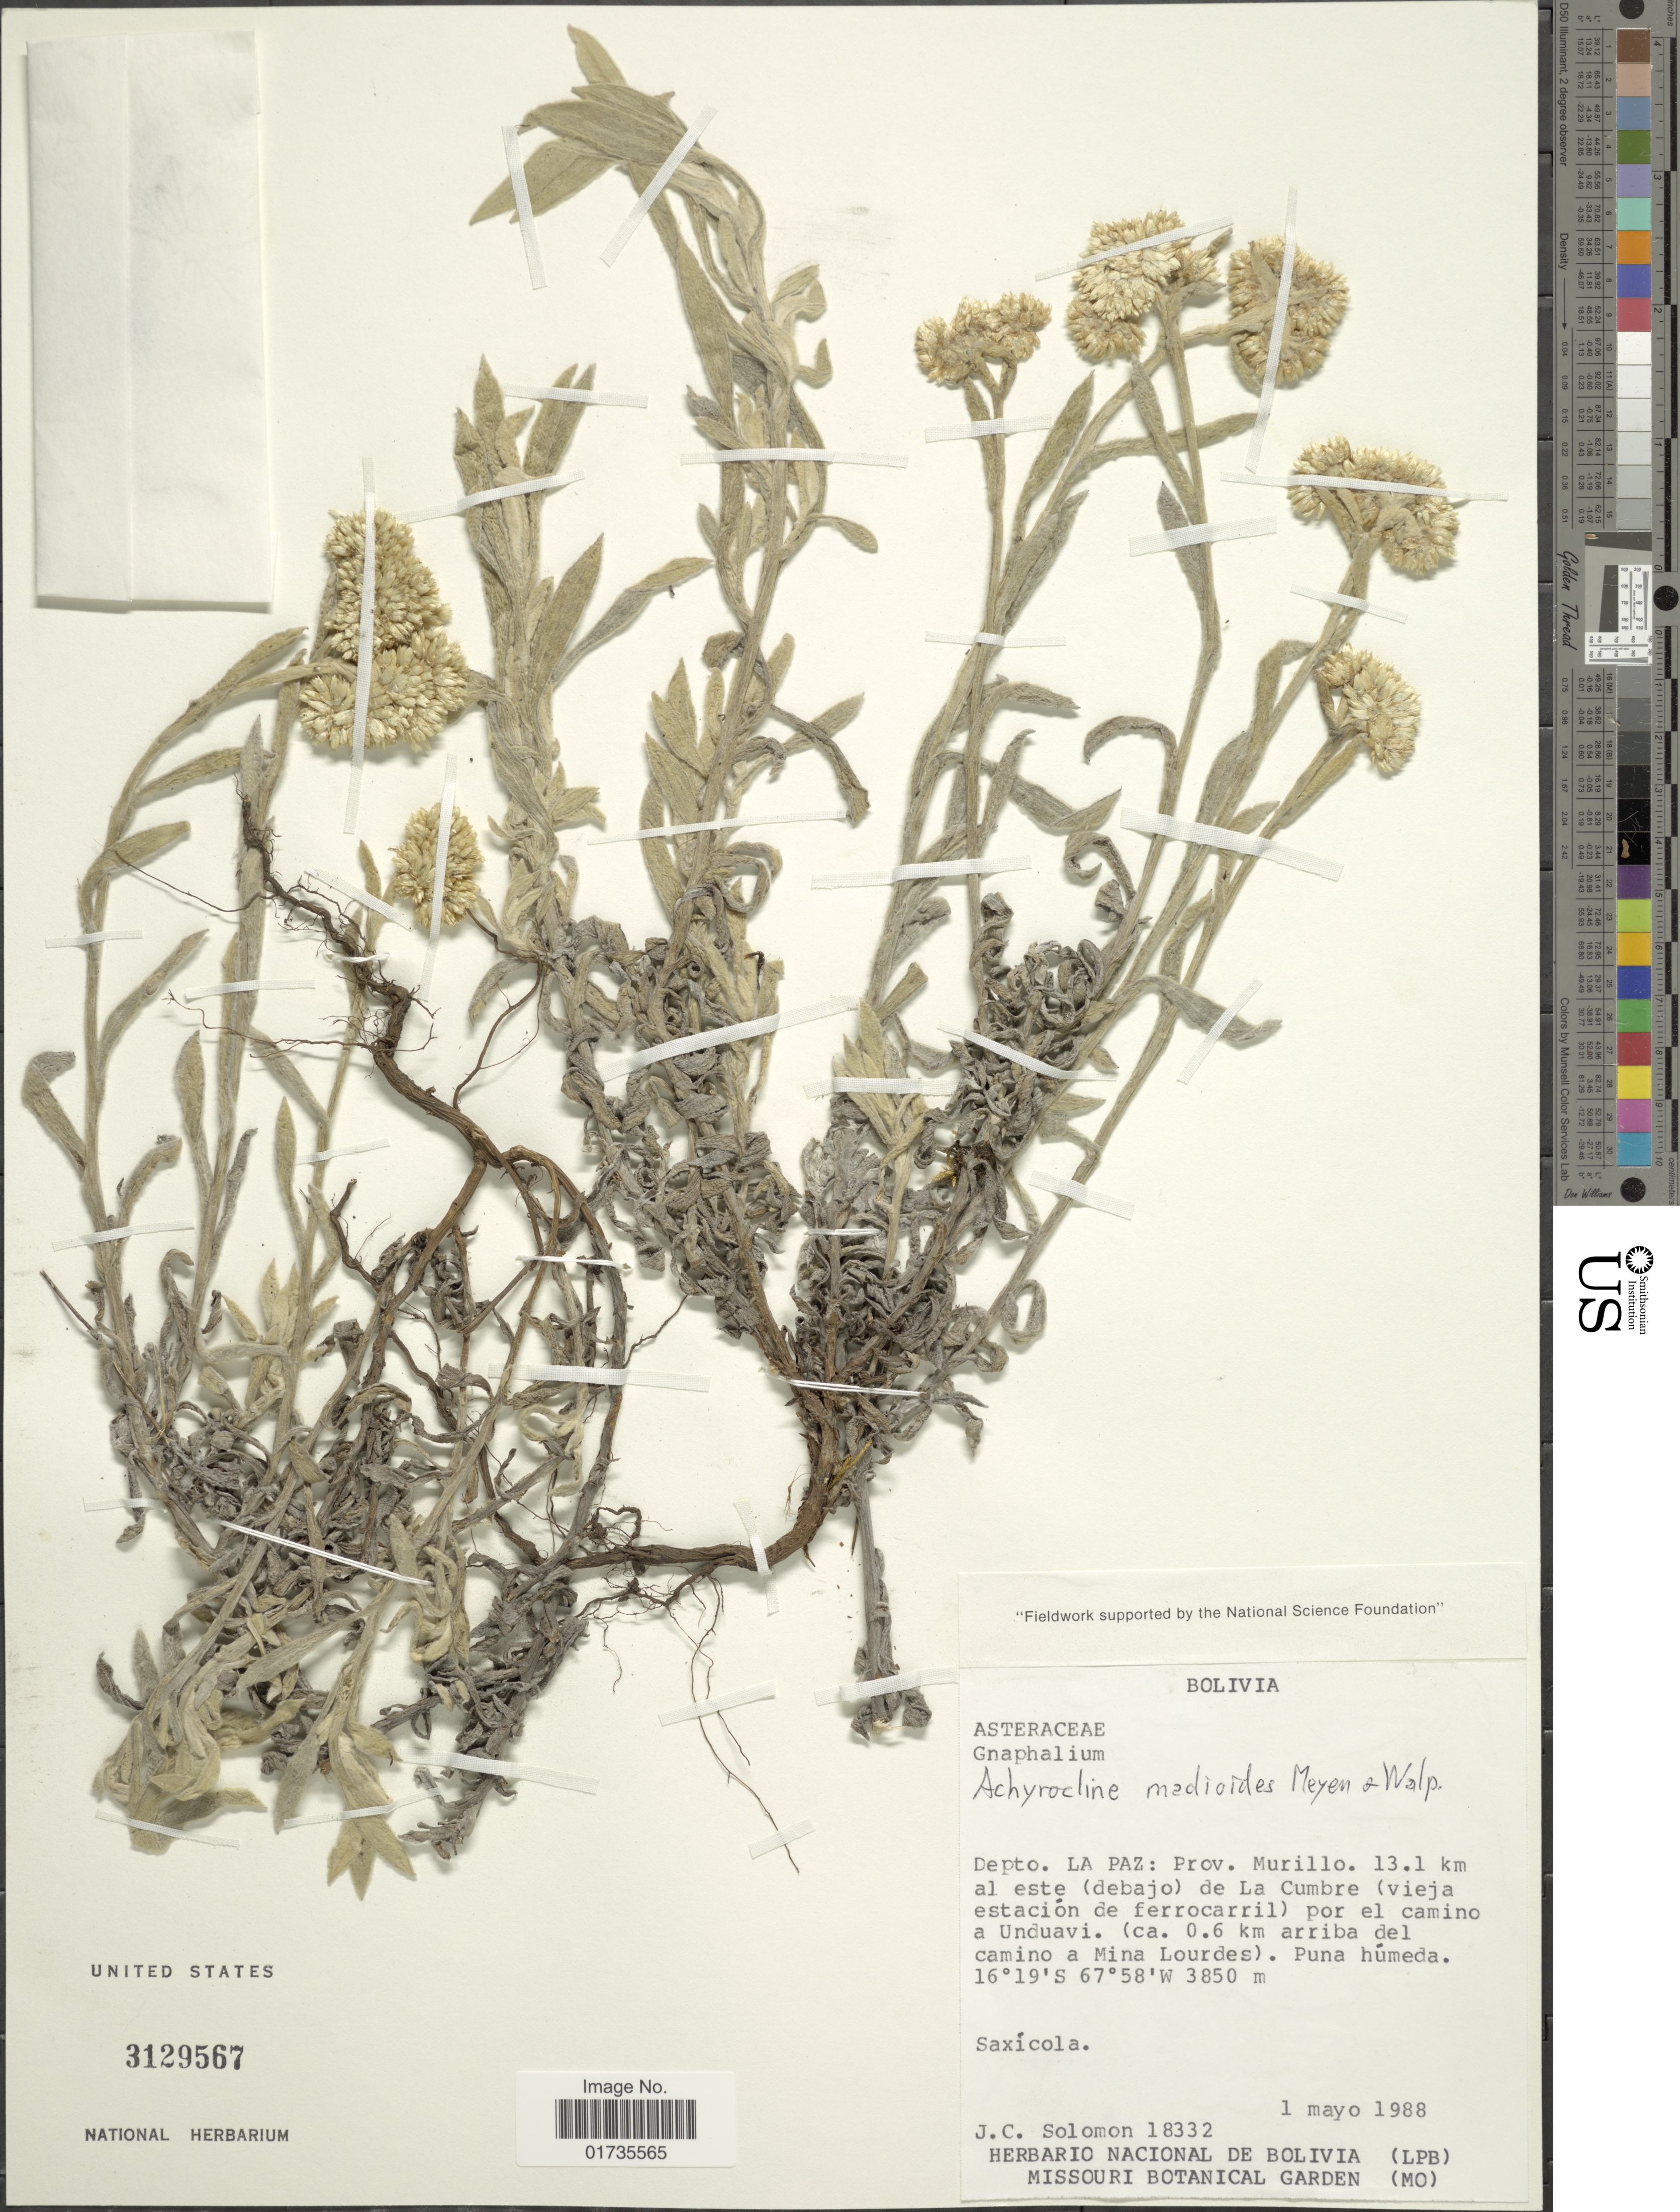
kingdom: Plantae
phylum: Tracheophyta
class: Magnoliopsida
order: Asterales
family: Asteraceae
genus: Achyrocline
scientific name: Achyrocline madioides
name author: (Kunth) Meyen & Walp.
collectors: J. C. Solomon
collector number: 18332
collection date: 1988-05-01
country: Bolivia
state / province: La Paz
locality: Bolivia. Depto. La Paz: Prov. Murillo. 13.1 km al este (debajo) de La Cumbre (vieja estacion de ferrocarril) por el camino a Unduavi. (ca. 0.6 km arriba del camino a Mina Lourdes)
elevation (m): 3850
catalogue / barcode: US 3129567